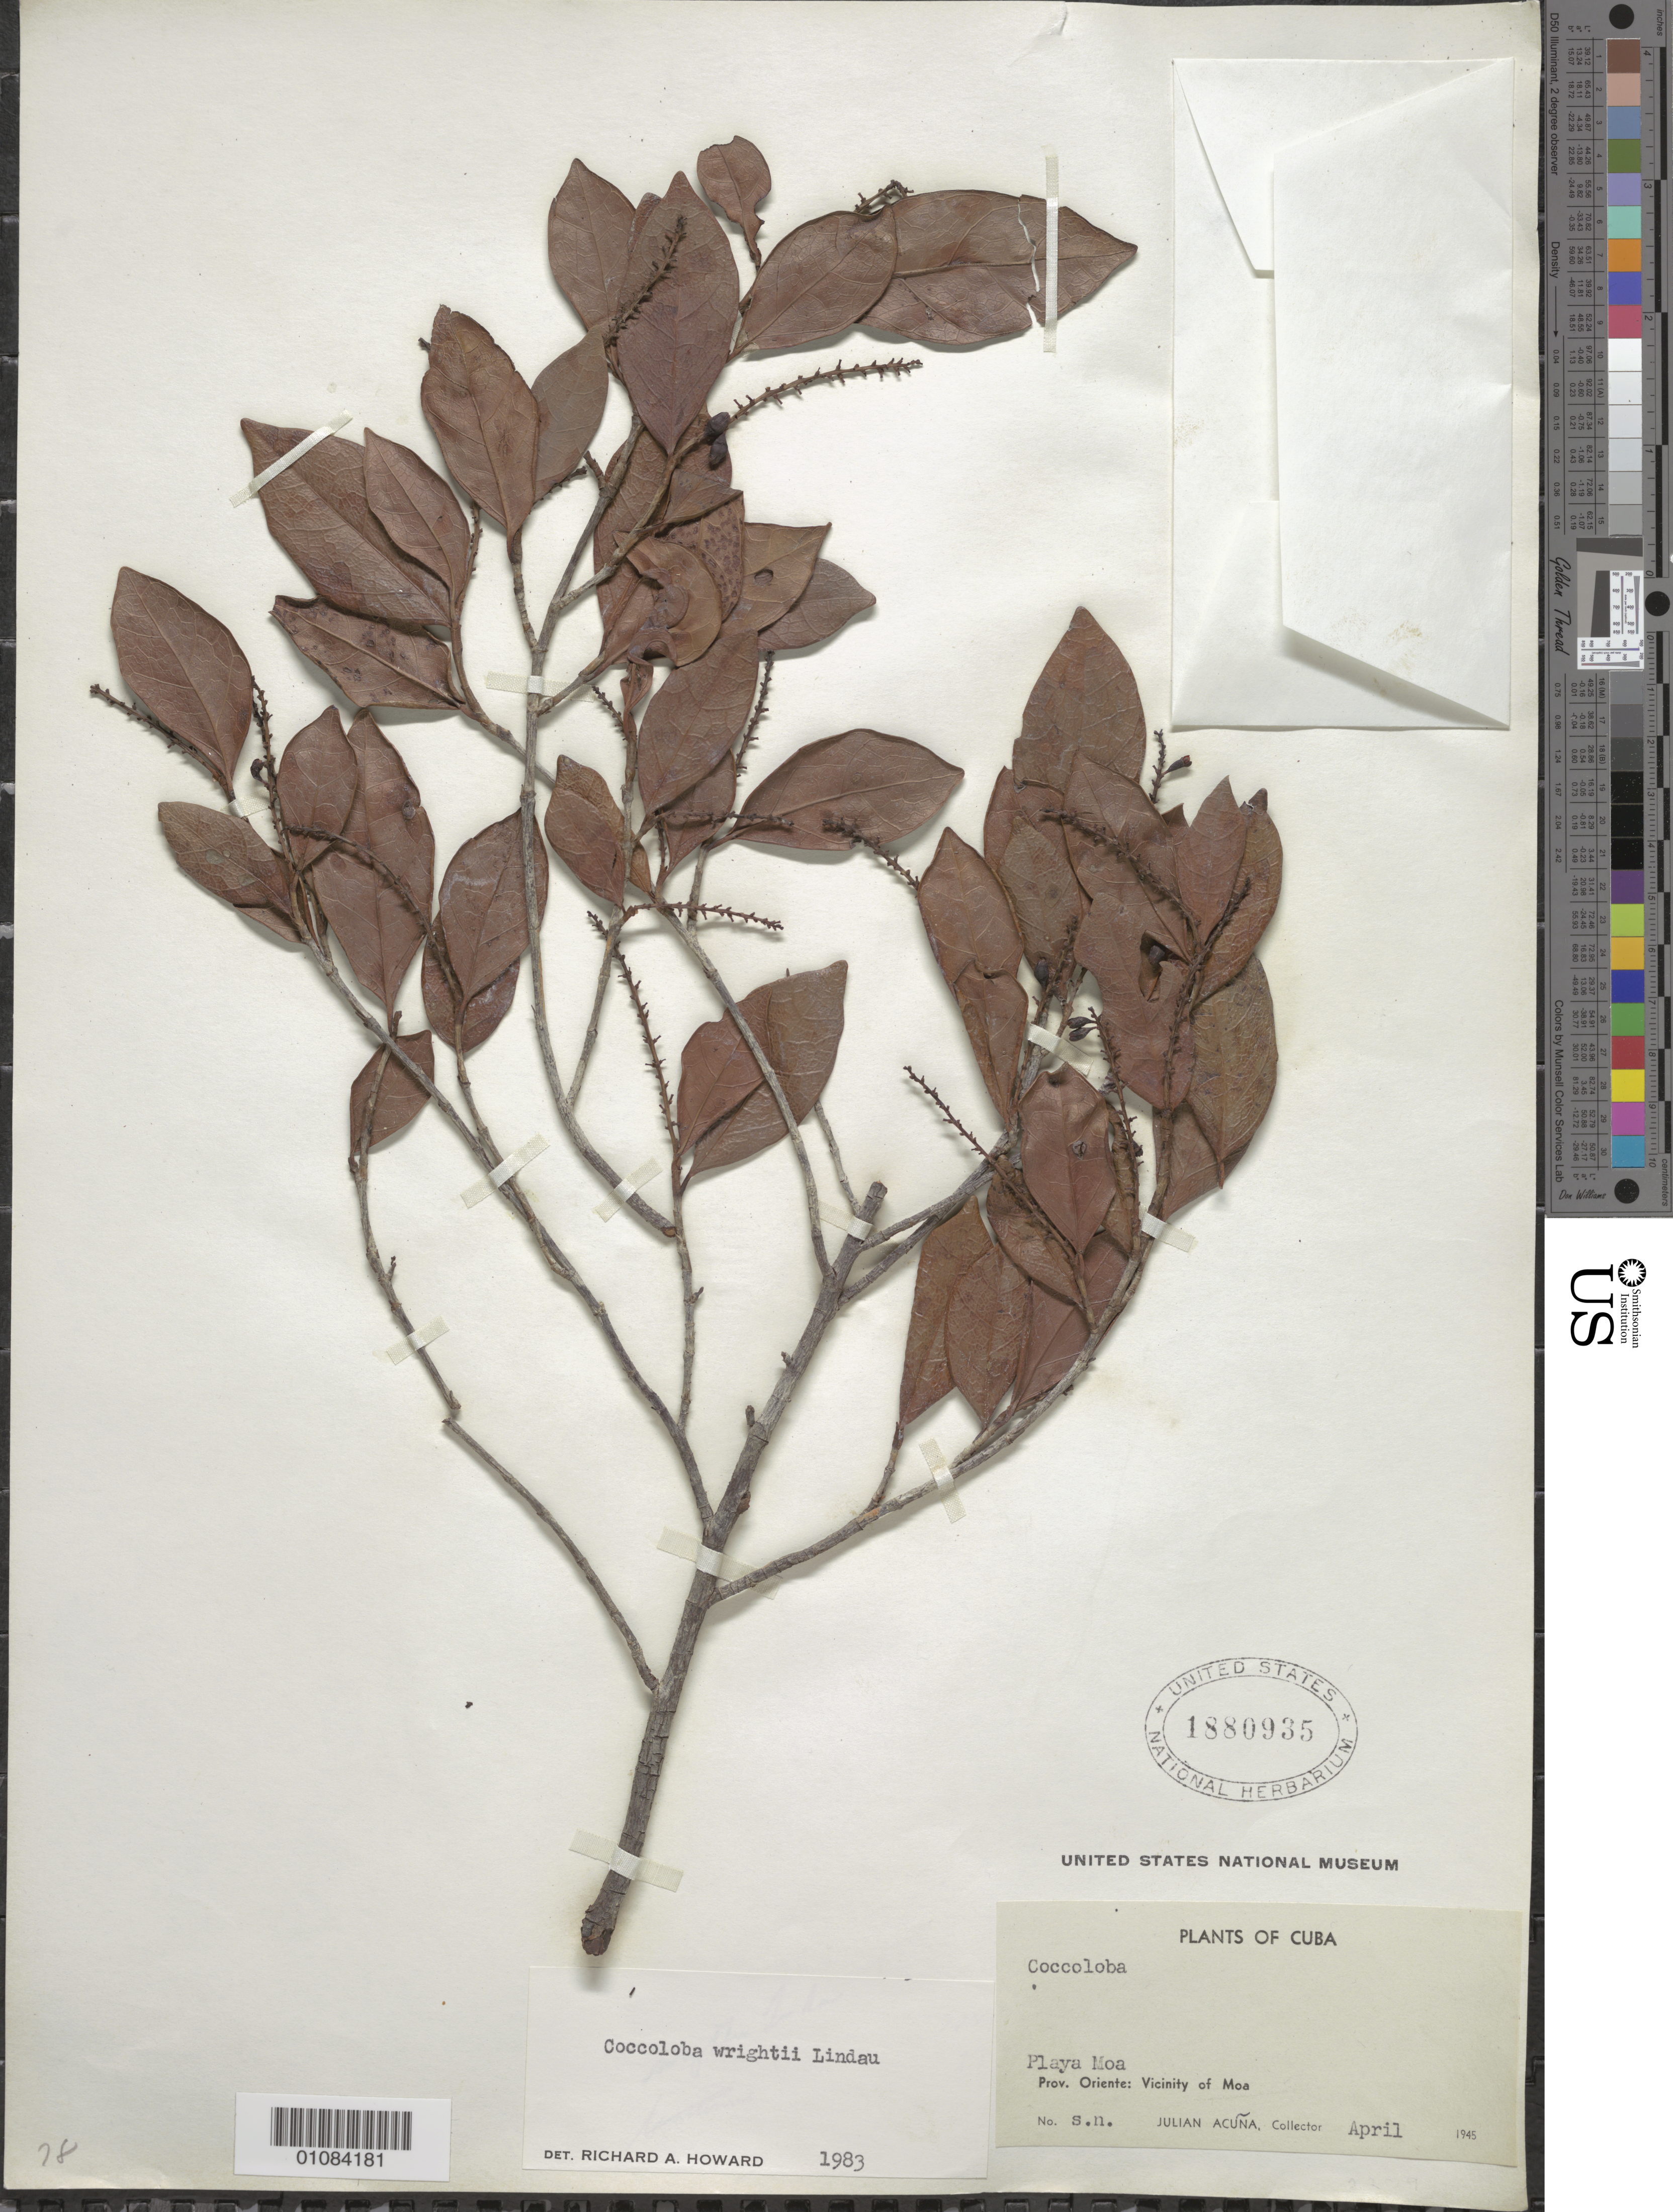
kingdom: Plantae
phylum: Tracheophyta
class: Magnoliopsida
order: Caryophyllales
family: Polygonaceae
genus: Coccoloba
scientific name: Coccoloba wrightii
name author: Lindau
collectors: J. Acuña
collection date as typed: Apr 1945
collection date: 1945-04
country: Cuba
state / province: Holguín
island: Cuba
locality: Oriente: Vicinity of Moa, Playa Moa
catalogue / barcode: US 1880935